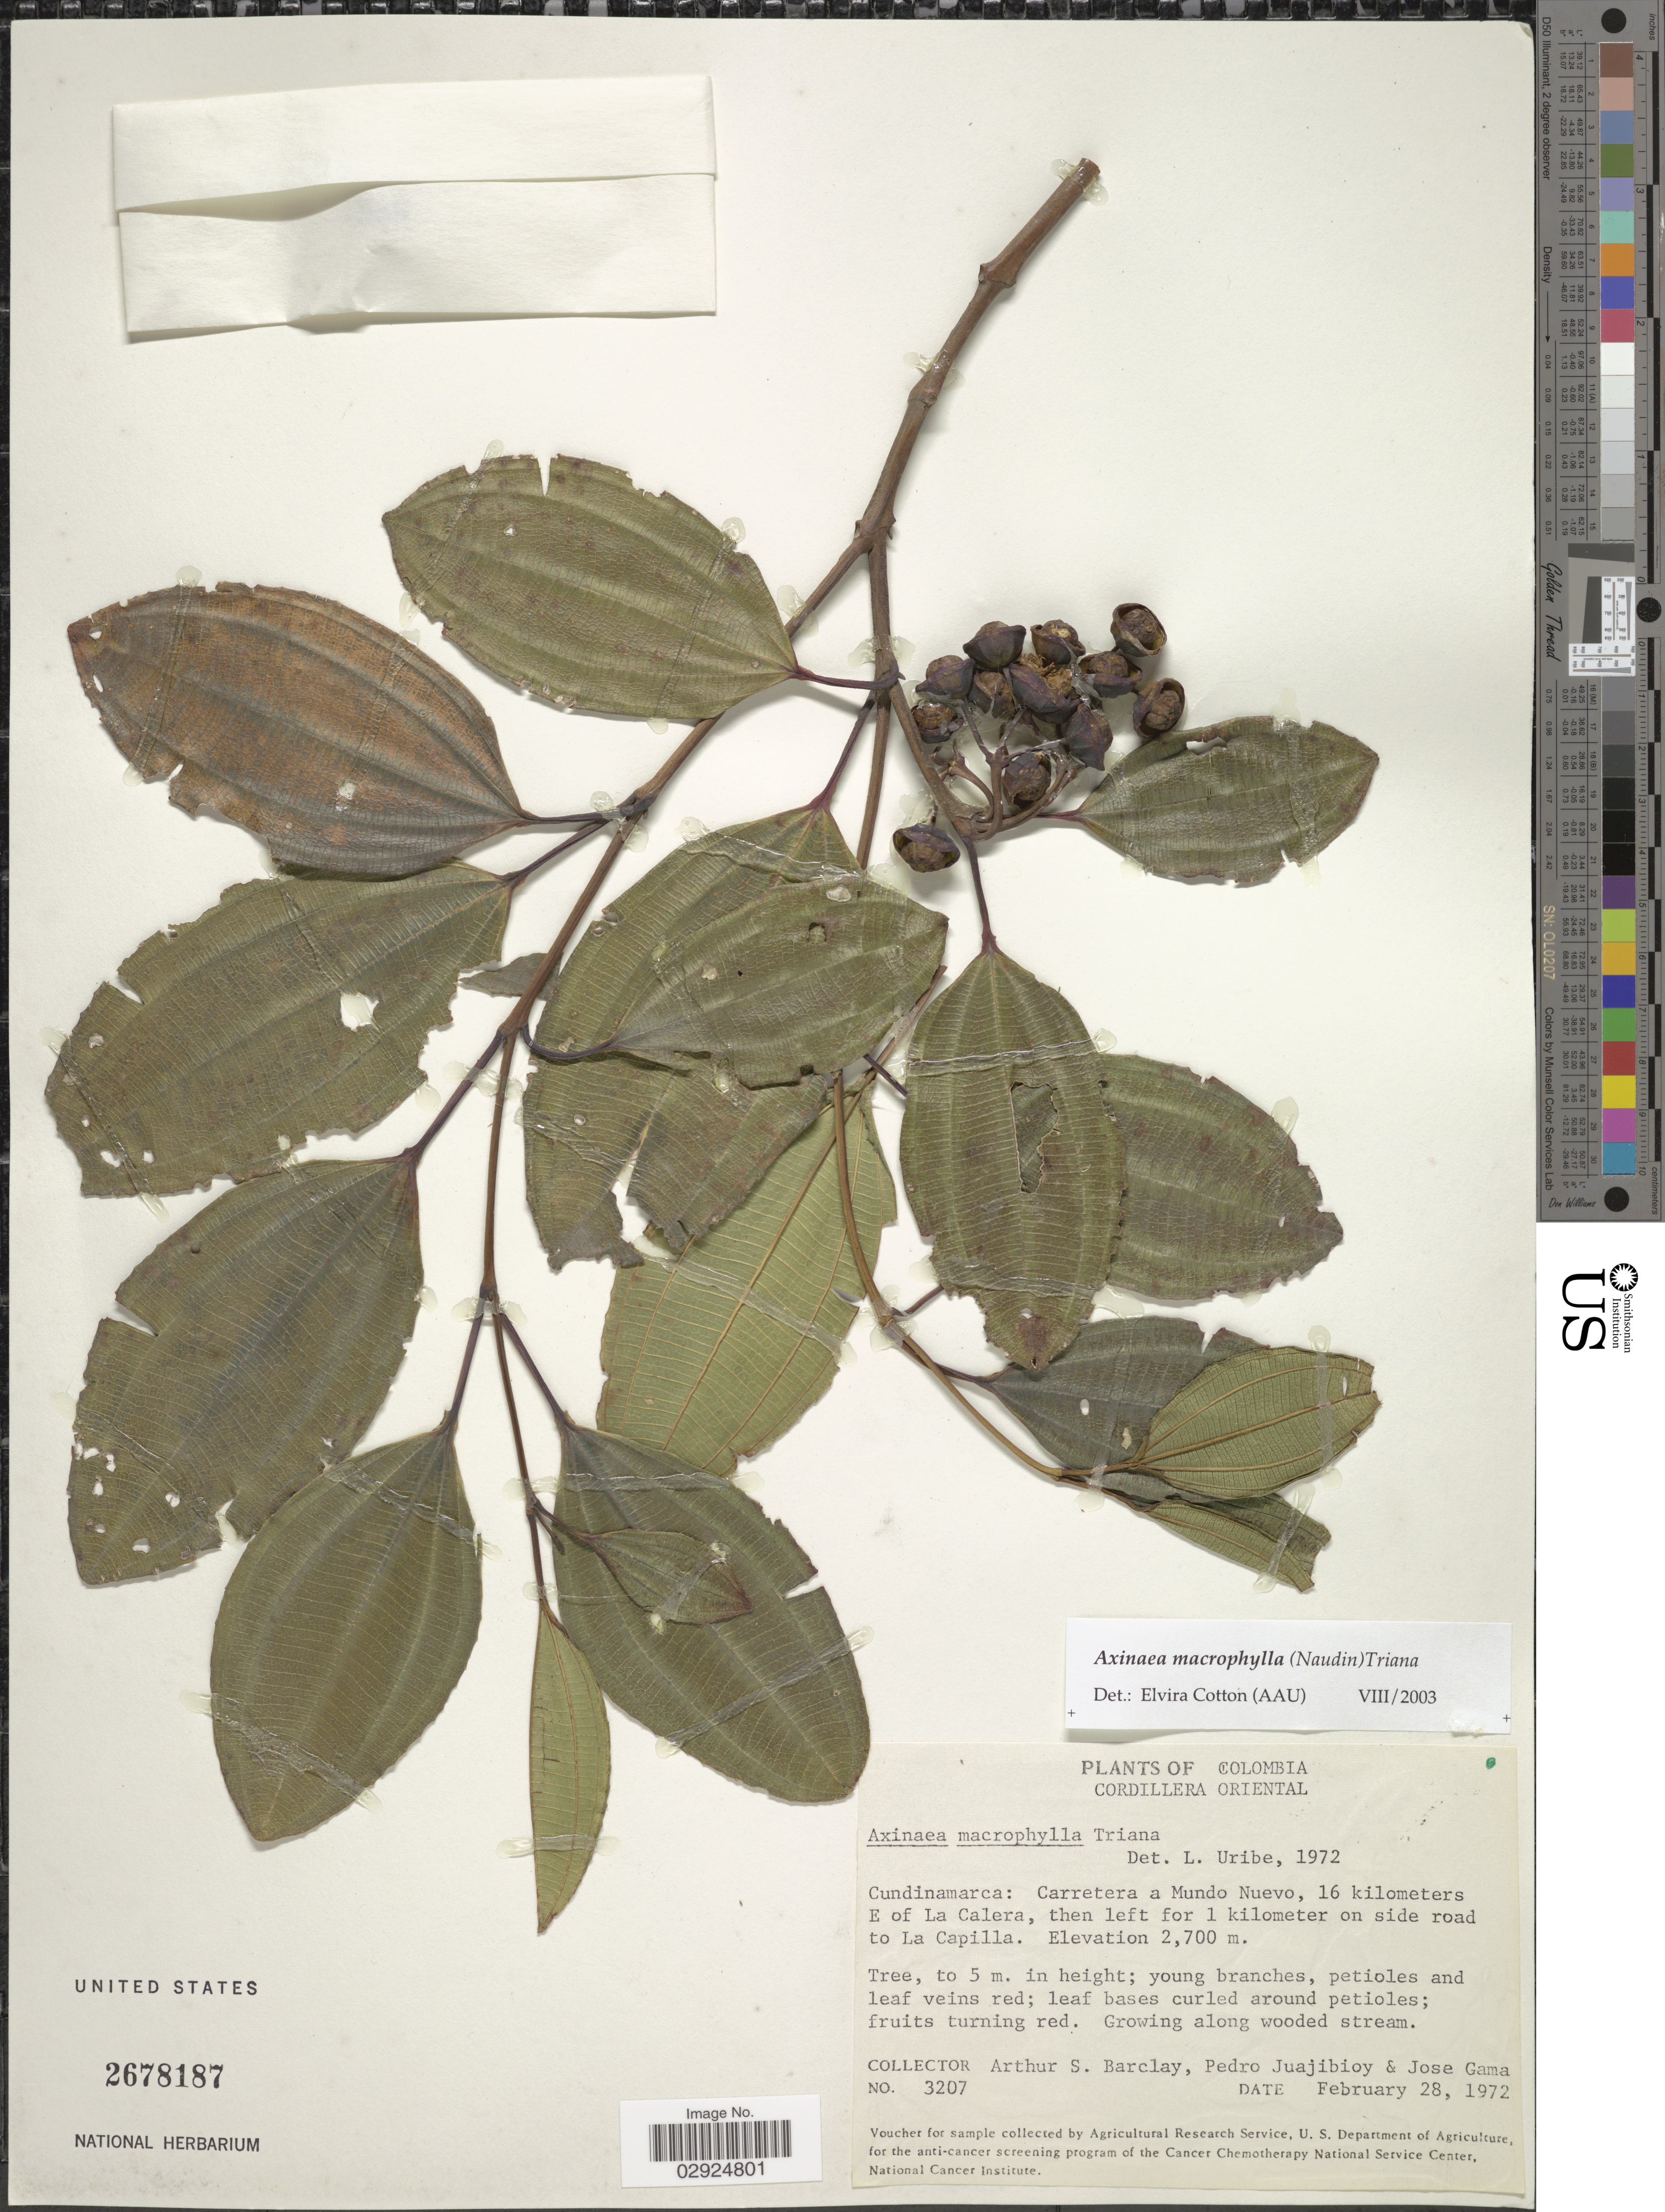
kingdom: Plantae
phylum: Tracheophyta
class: Magnoliopsida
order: Myrtales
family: Melastomataceae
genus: Axinaea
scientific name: Axinaea macrophylla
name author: (Naudin) Triana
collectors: A. S. Barclay, P. Juajibioy & J. Gama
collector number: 3207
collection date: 1972-02-28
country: Colombia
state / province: Cundinamarca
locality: Cordillera Oriental. Cundinamarca: Carretera a Mundo Nuevo, 16 kilometers E of La Calera, then left for 1 kilometer on side road to La Capilla.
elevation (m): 2700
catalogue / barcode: US 2678187